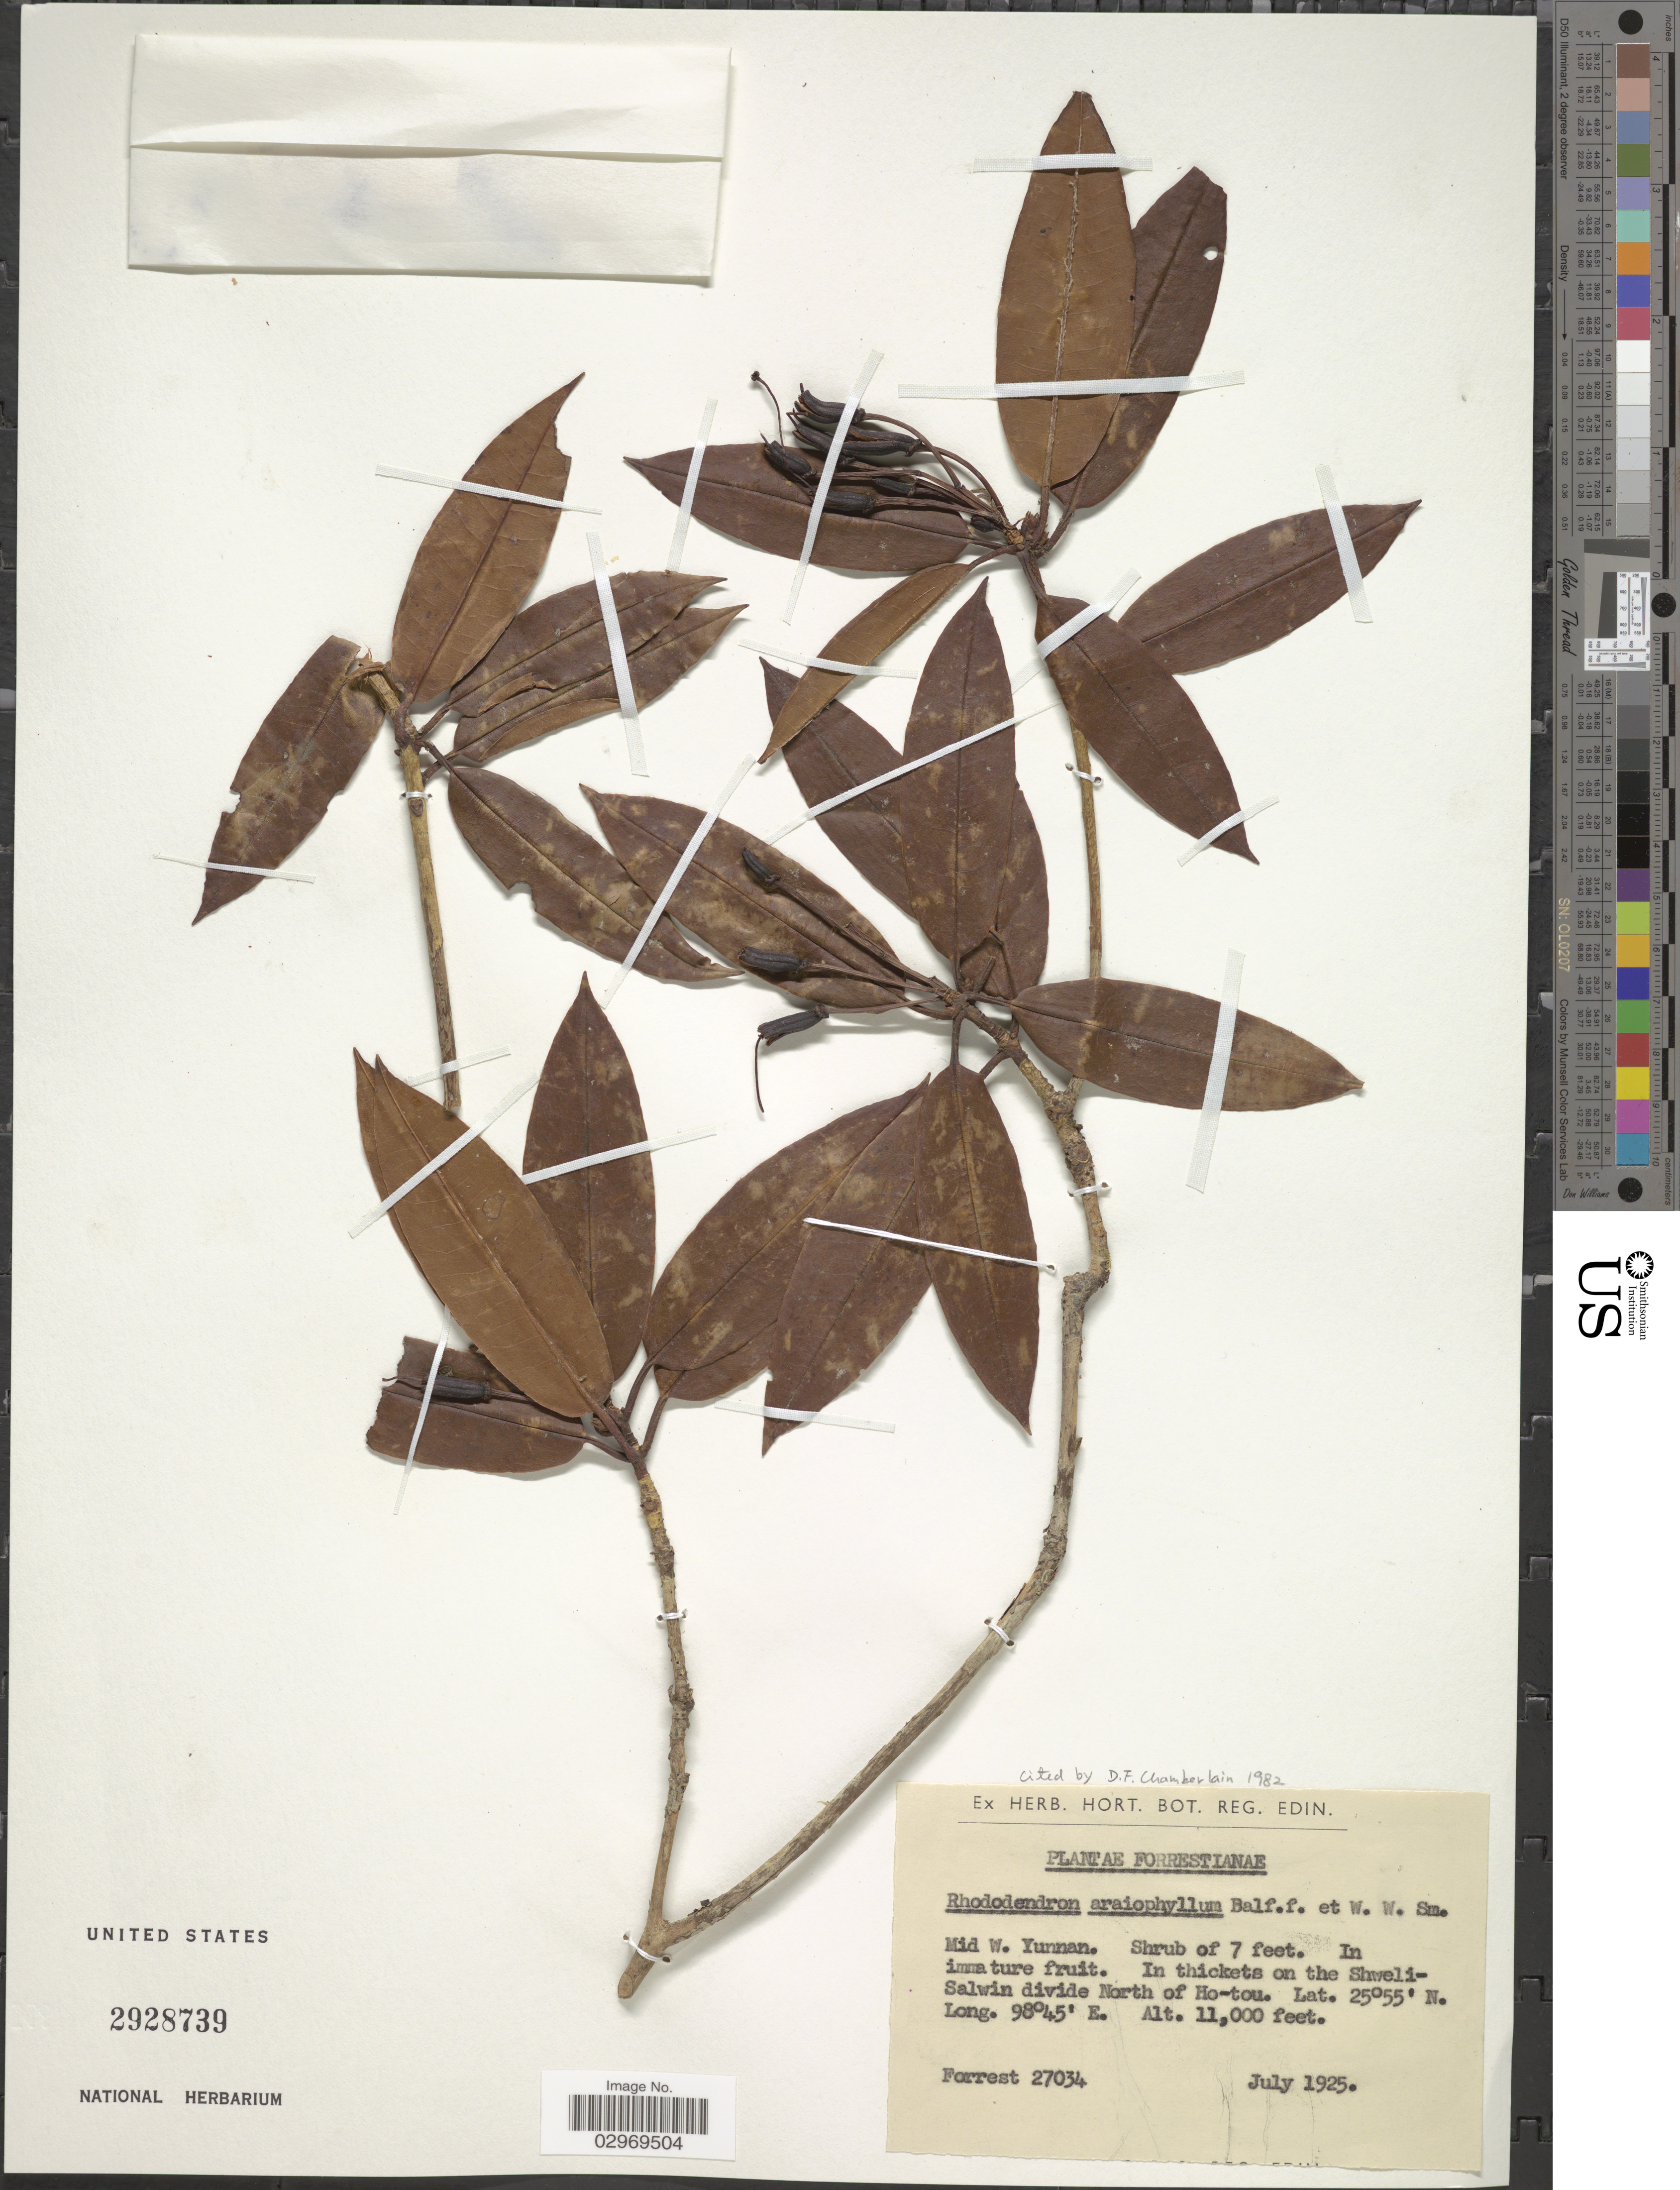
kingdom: Plantae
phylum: Tracheophyta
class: Magnoliopsida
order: Ericales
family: Ericaceae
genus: Rhododendron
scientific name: Rhododendron araiophyllum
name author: Balf. f. & W.W. Sm.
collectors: -. Forrest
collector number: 27034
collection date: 1925-07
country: China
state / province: Yunnan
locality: Mid W. Yunnan, in thickets on the Shweli-Salwin divide North of Ho-tou.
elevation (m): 3353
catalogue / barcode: US 2928739